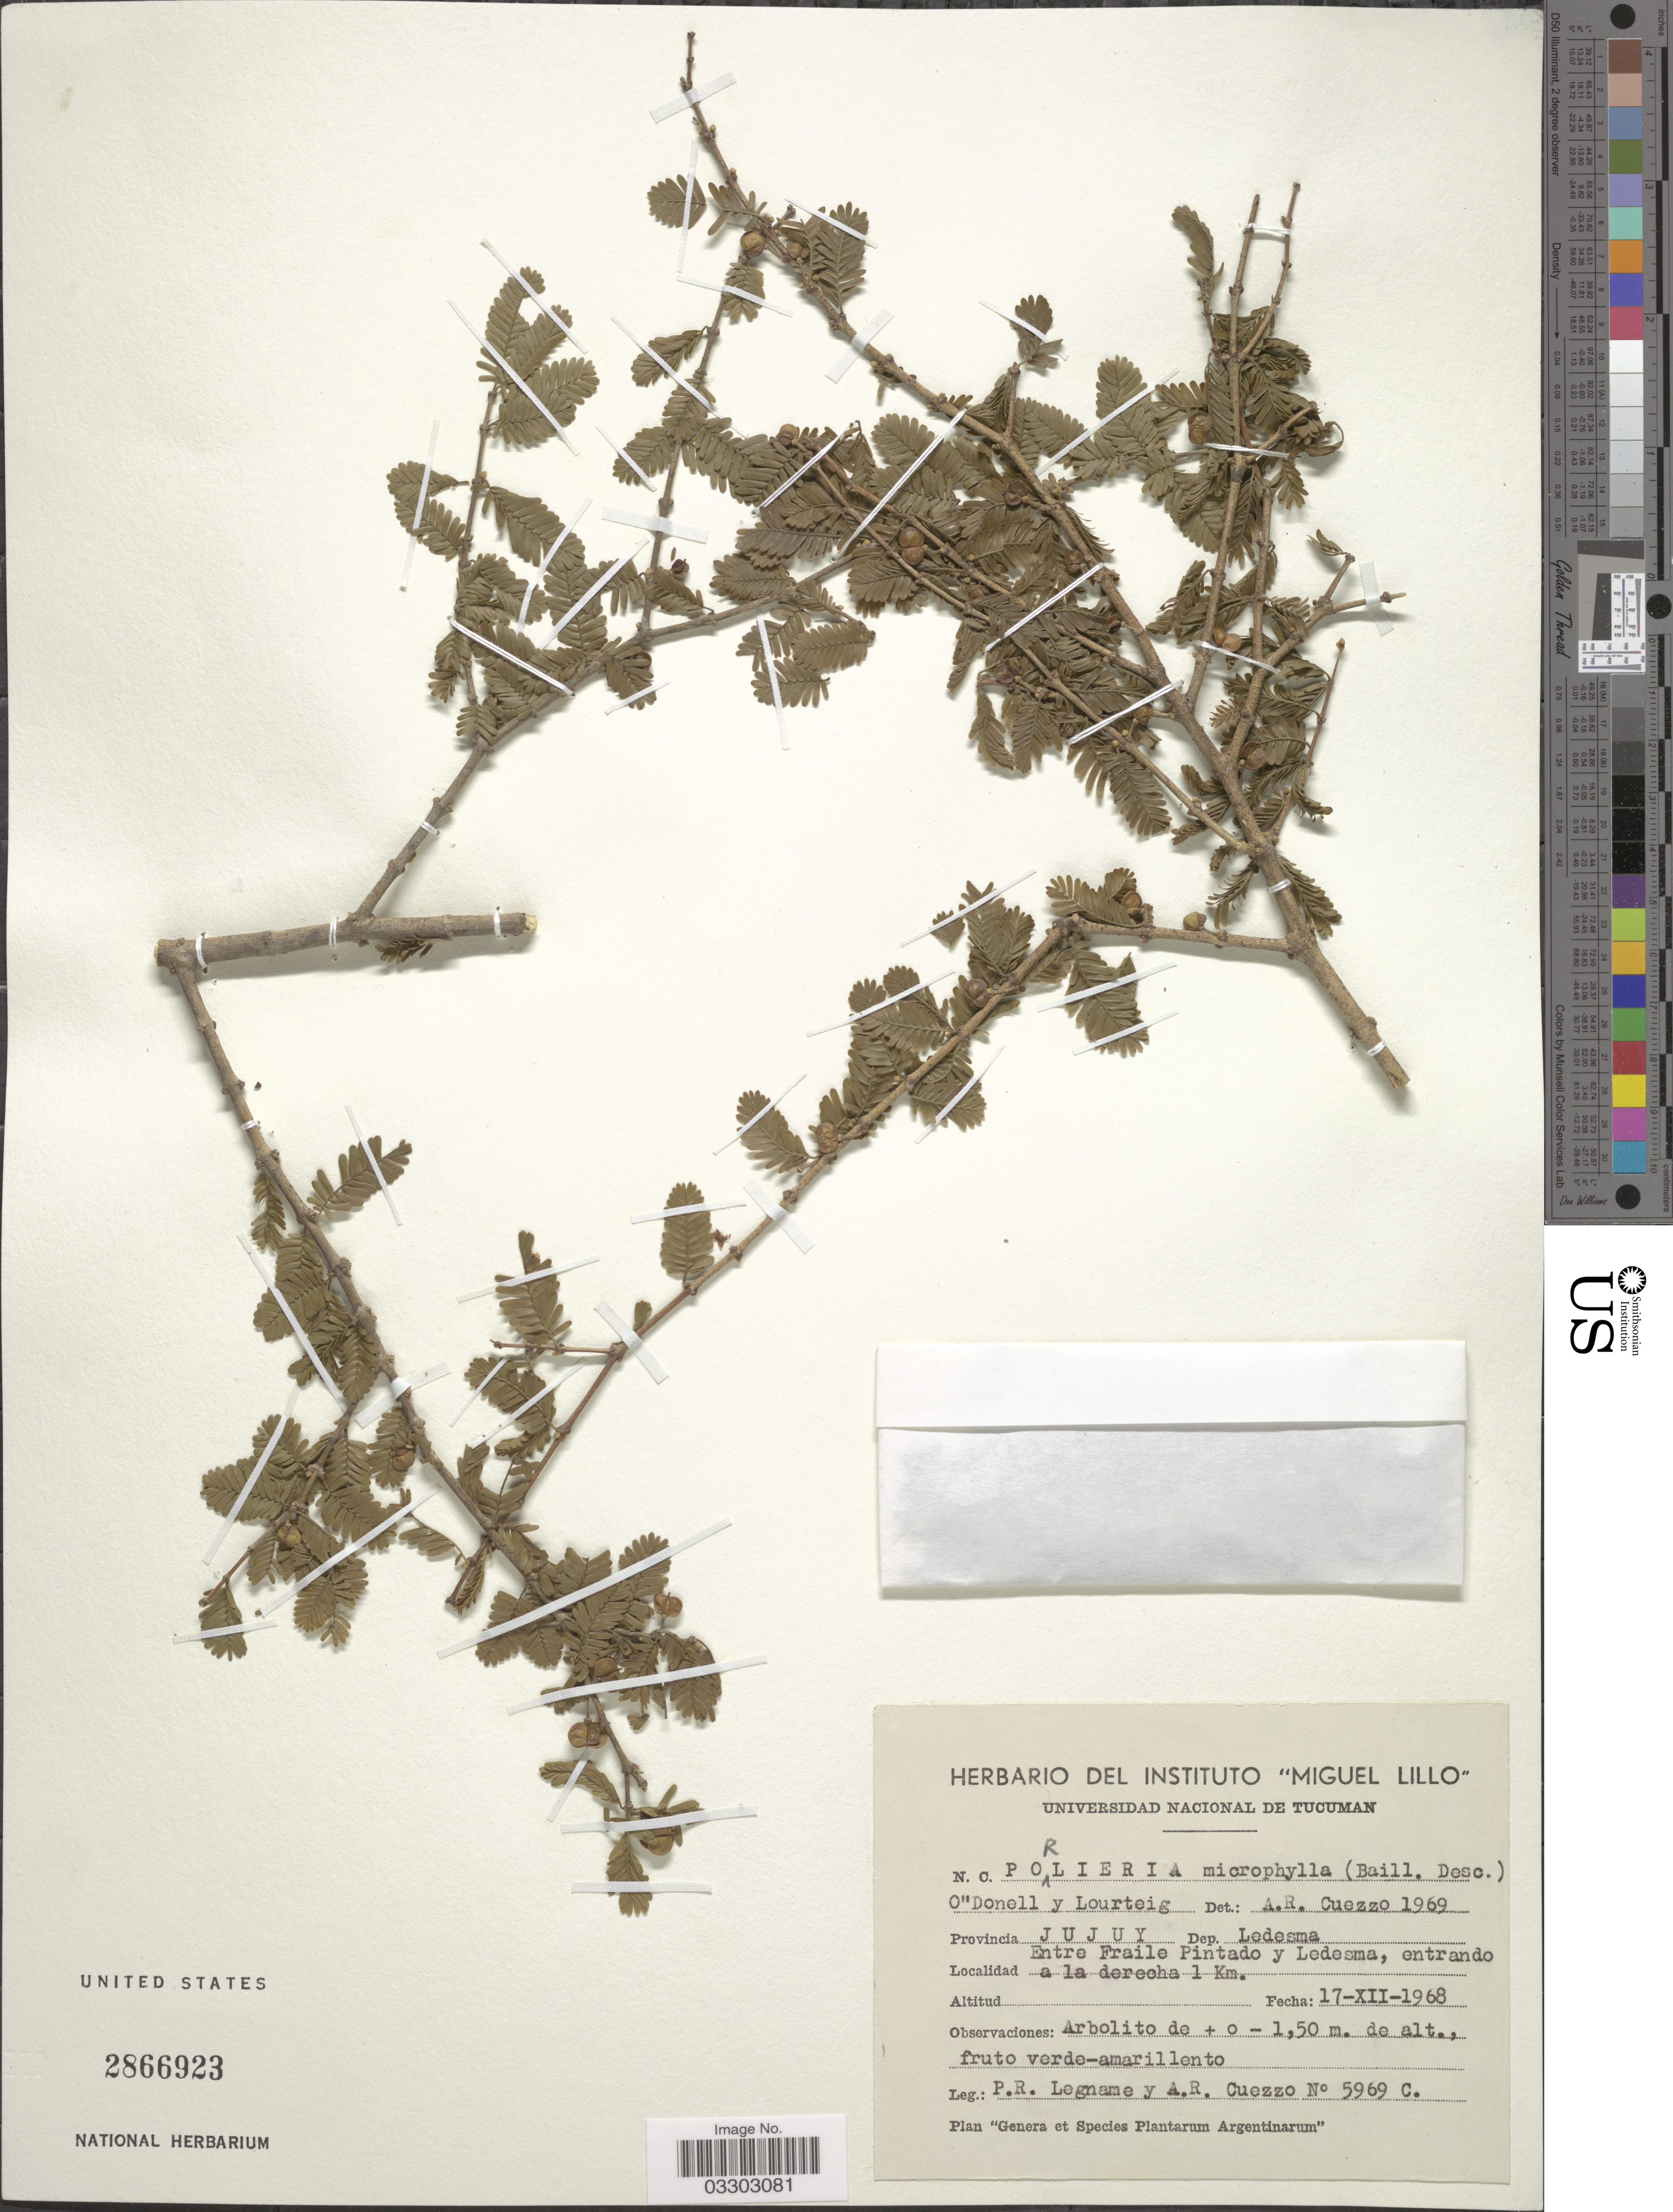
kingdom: Plantae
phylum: Tracheophyta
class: Magnoliopsida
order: Zygophyllales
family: Zygophyllaceae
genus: Porlieria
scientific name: Porlieria microphylla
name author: (Baill.) Descole et al.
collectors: P. R. Legname & A. Cuezzo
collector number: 5969 C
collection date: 1968-12-17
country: Argentina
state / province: Jujuy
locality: Dep. Ledesma. Entre Fraile Pintado y Ledesma, entrado a la derecha 1 Km.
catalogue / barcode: US 2866923